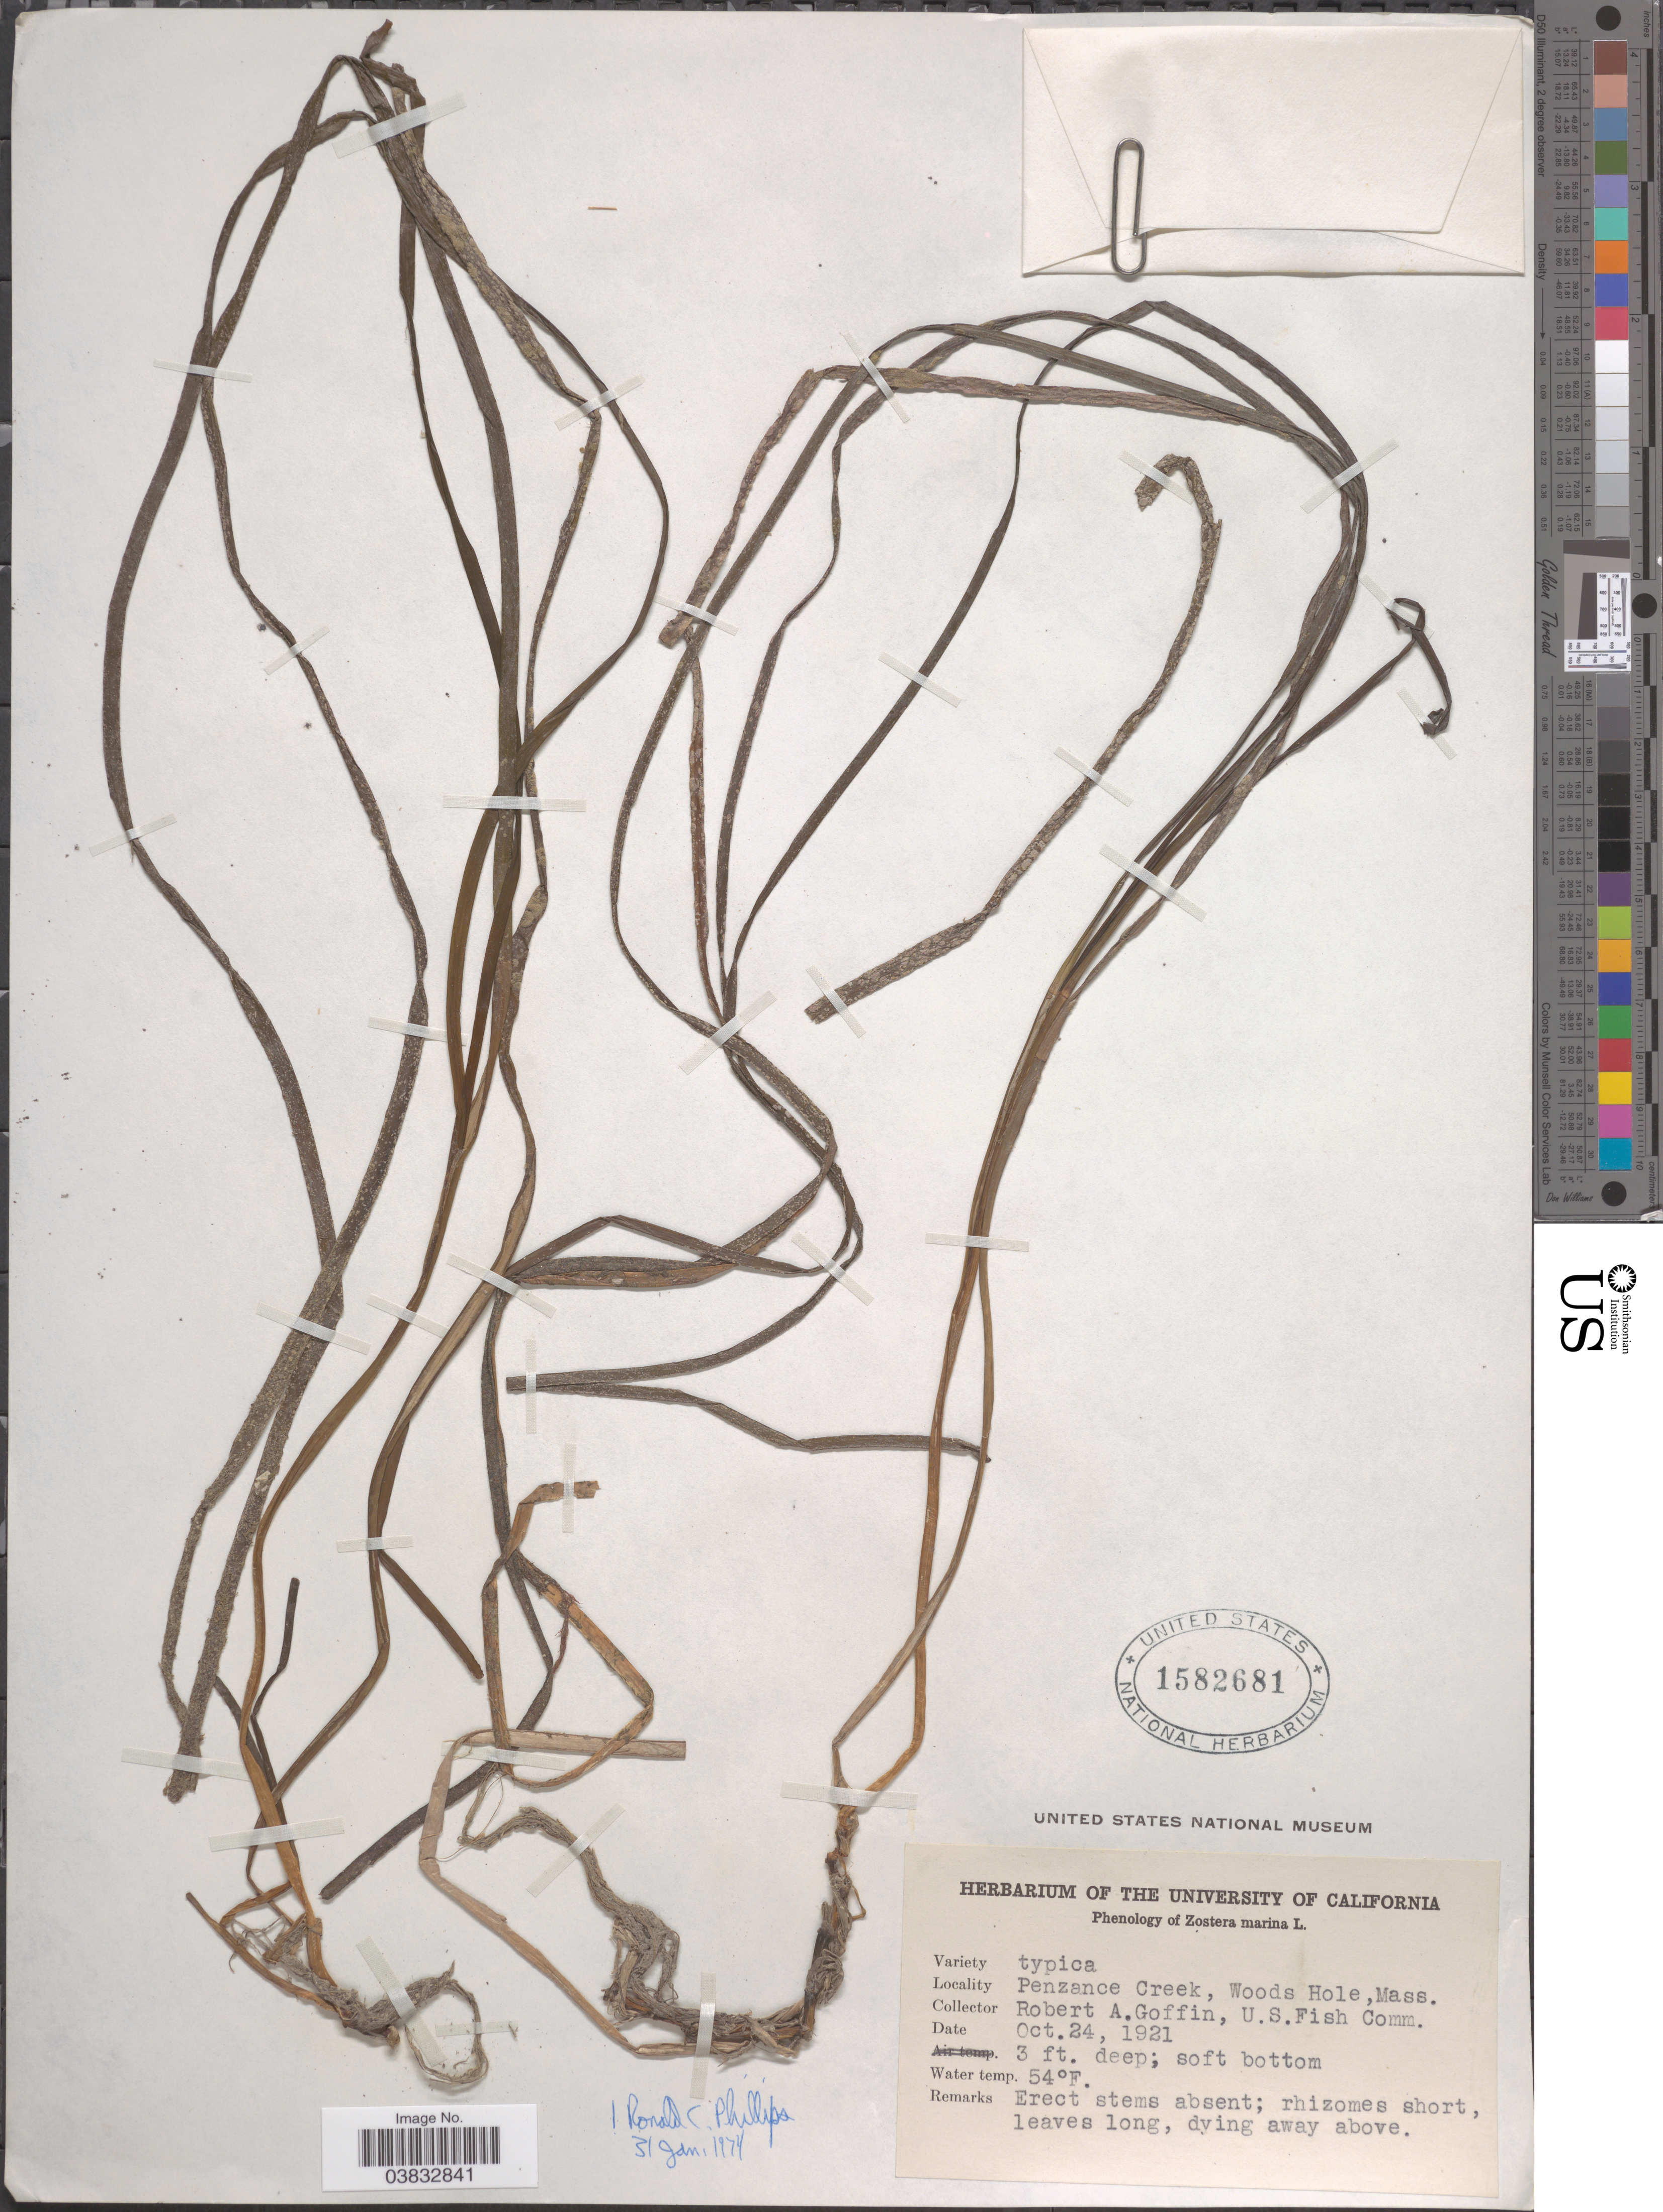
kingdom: Plantae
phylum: Tracheophyta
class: Liliopsida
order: Alismatales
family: Zosteraceae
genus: Zostera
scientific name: Zostera marina var. typica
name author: L.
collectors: R. Goffin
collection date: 1921-10-24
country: United States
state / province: Massachusetts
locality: Penzance Creek, Woods Hole.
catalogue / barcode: US 1582681